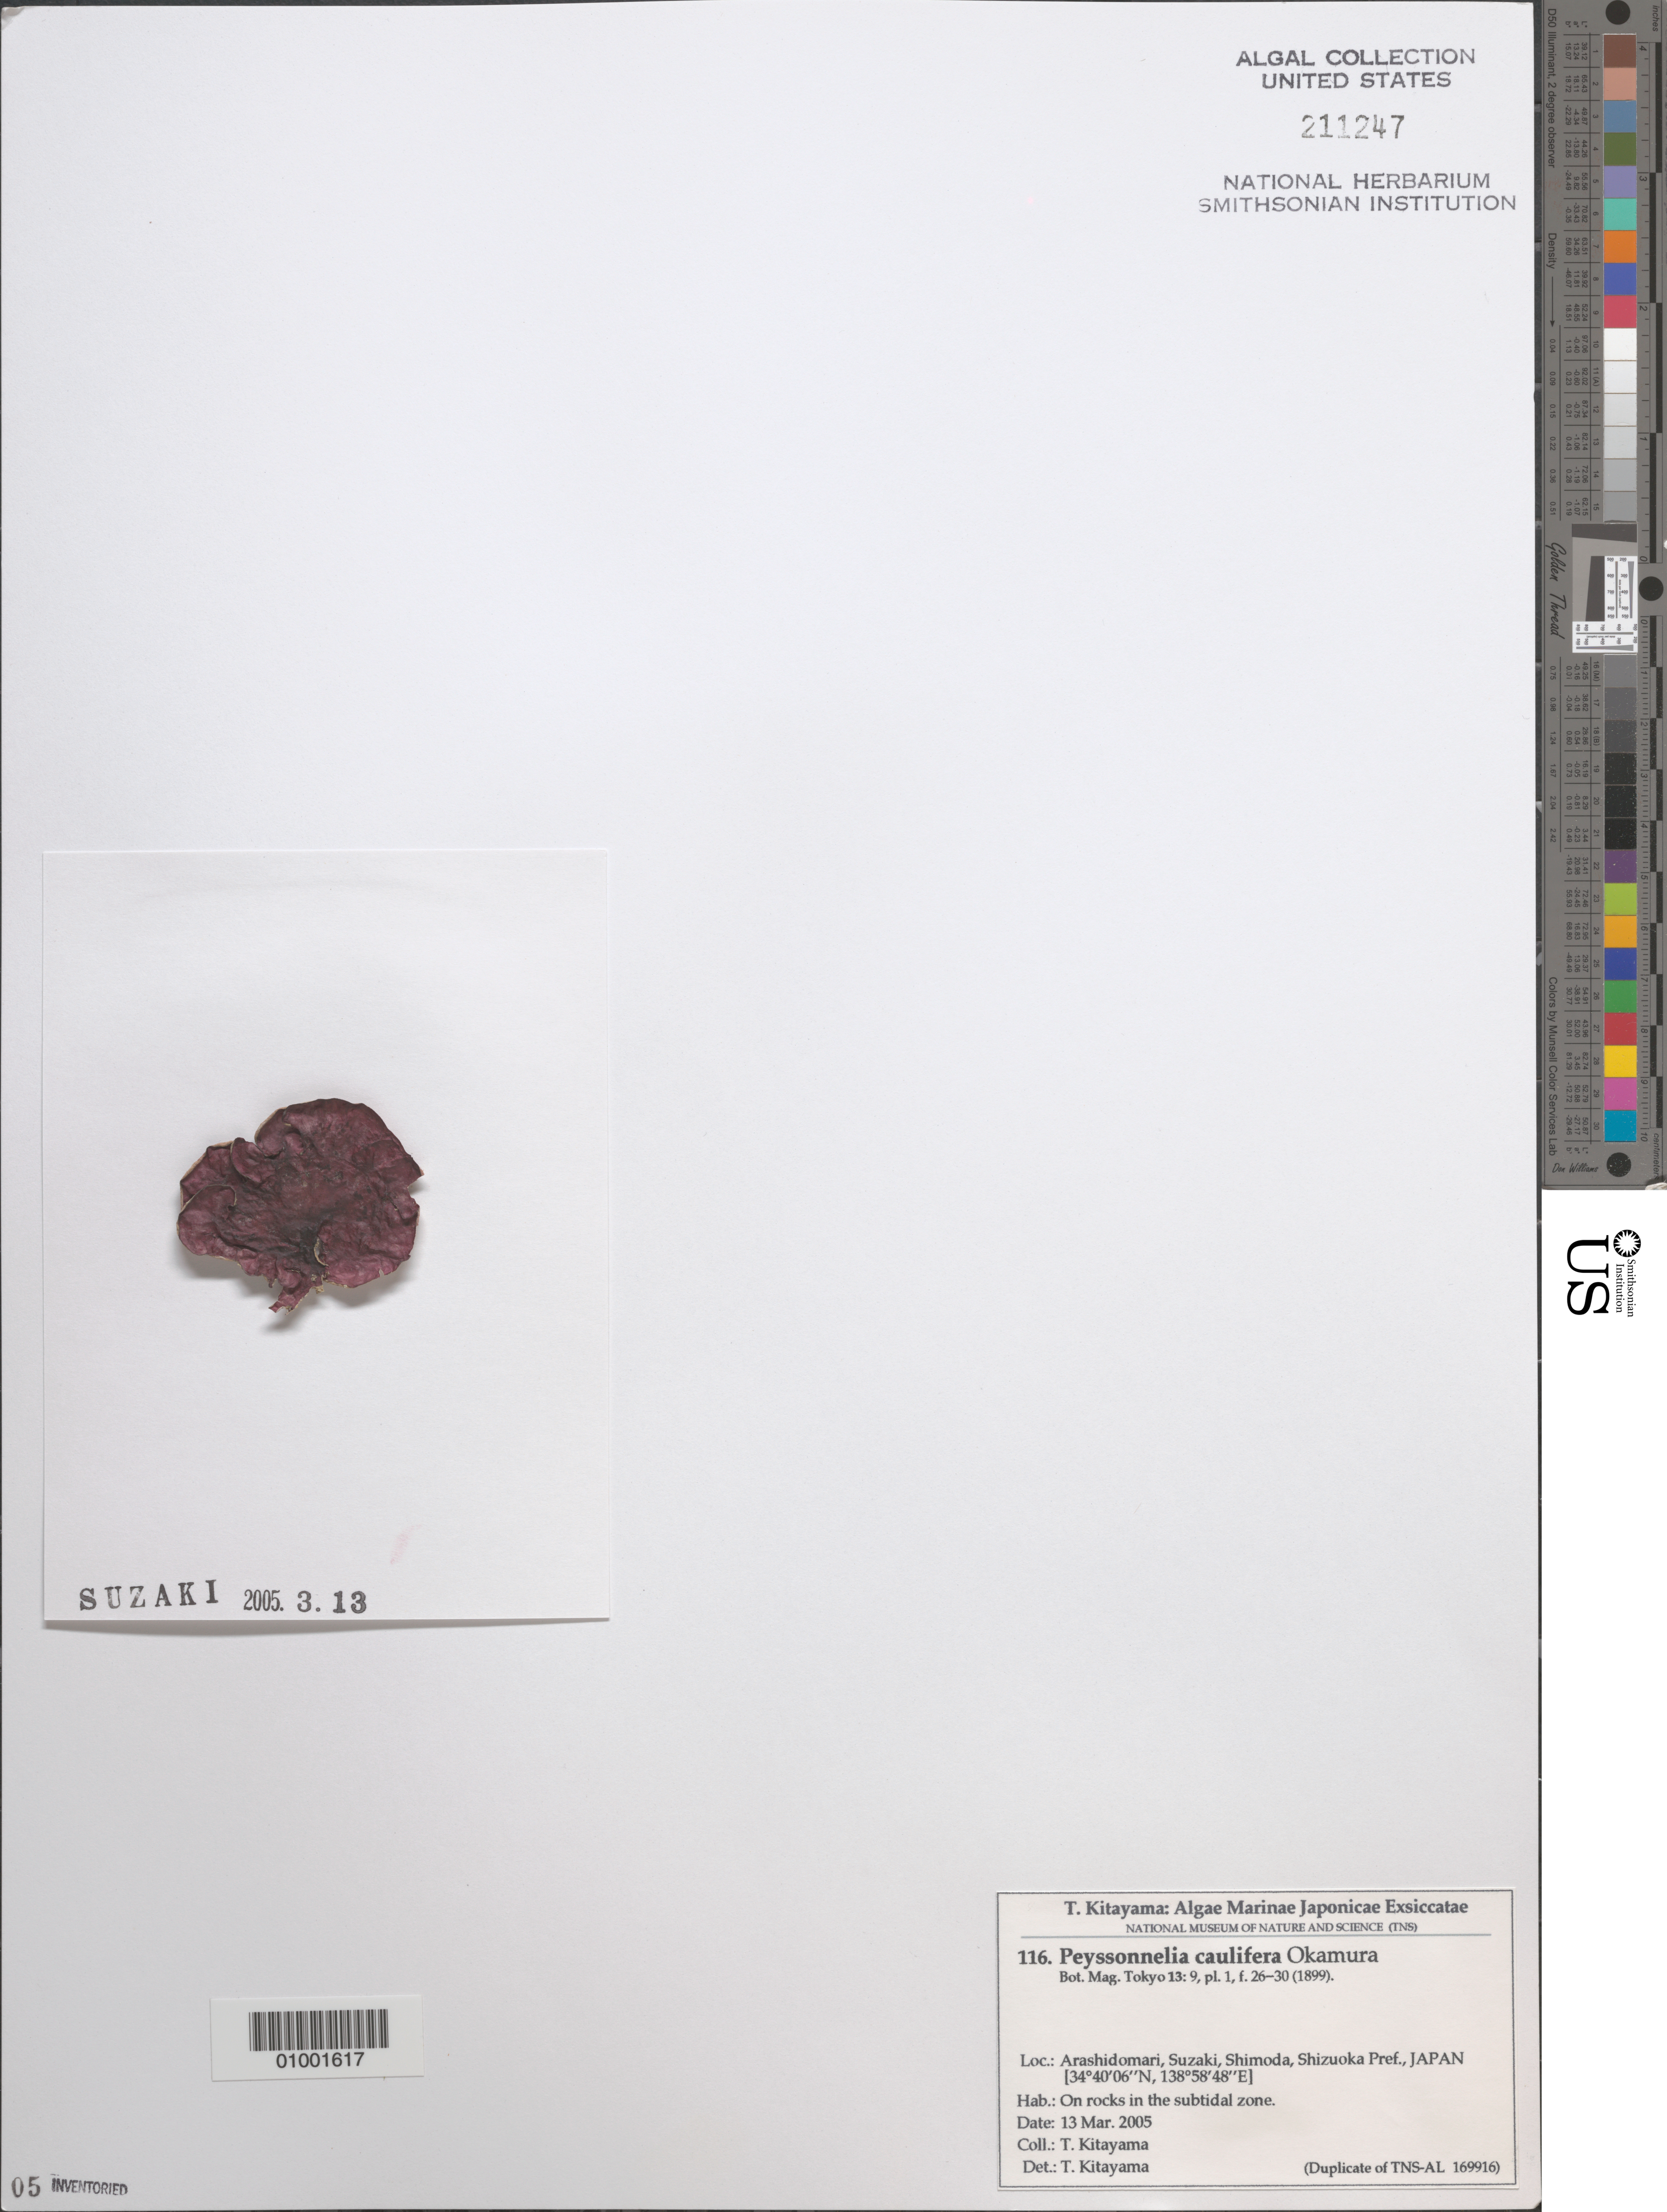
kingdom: Plantae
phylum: Rhodophyta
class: Florideophyceae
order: Peyssonneliales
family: Peyssonneliaceae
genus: Peyssonnelia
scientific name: Peyssonnelia caulifera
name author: Okamura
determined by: Kitayama, T.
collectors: T. Kitayama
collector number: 116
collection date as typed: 13 Mar 2005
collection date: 2005-03-13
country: Japan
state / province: Sizuoka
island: Honshu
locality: Arashidomari, Suzaki, Shimoda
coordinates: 34 40'06"N, 138 58'48"E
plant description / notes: Kitayama, T., Algae Marinae Japonicae Exsiccatae, Fasc. V (Nos. 101-125)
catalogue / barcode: US 211247